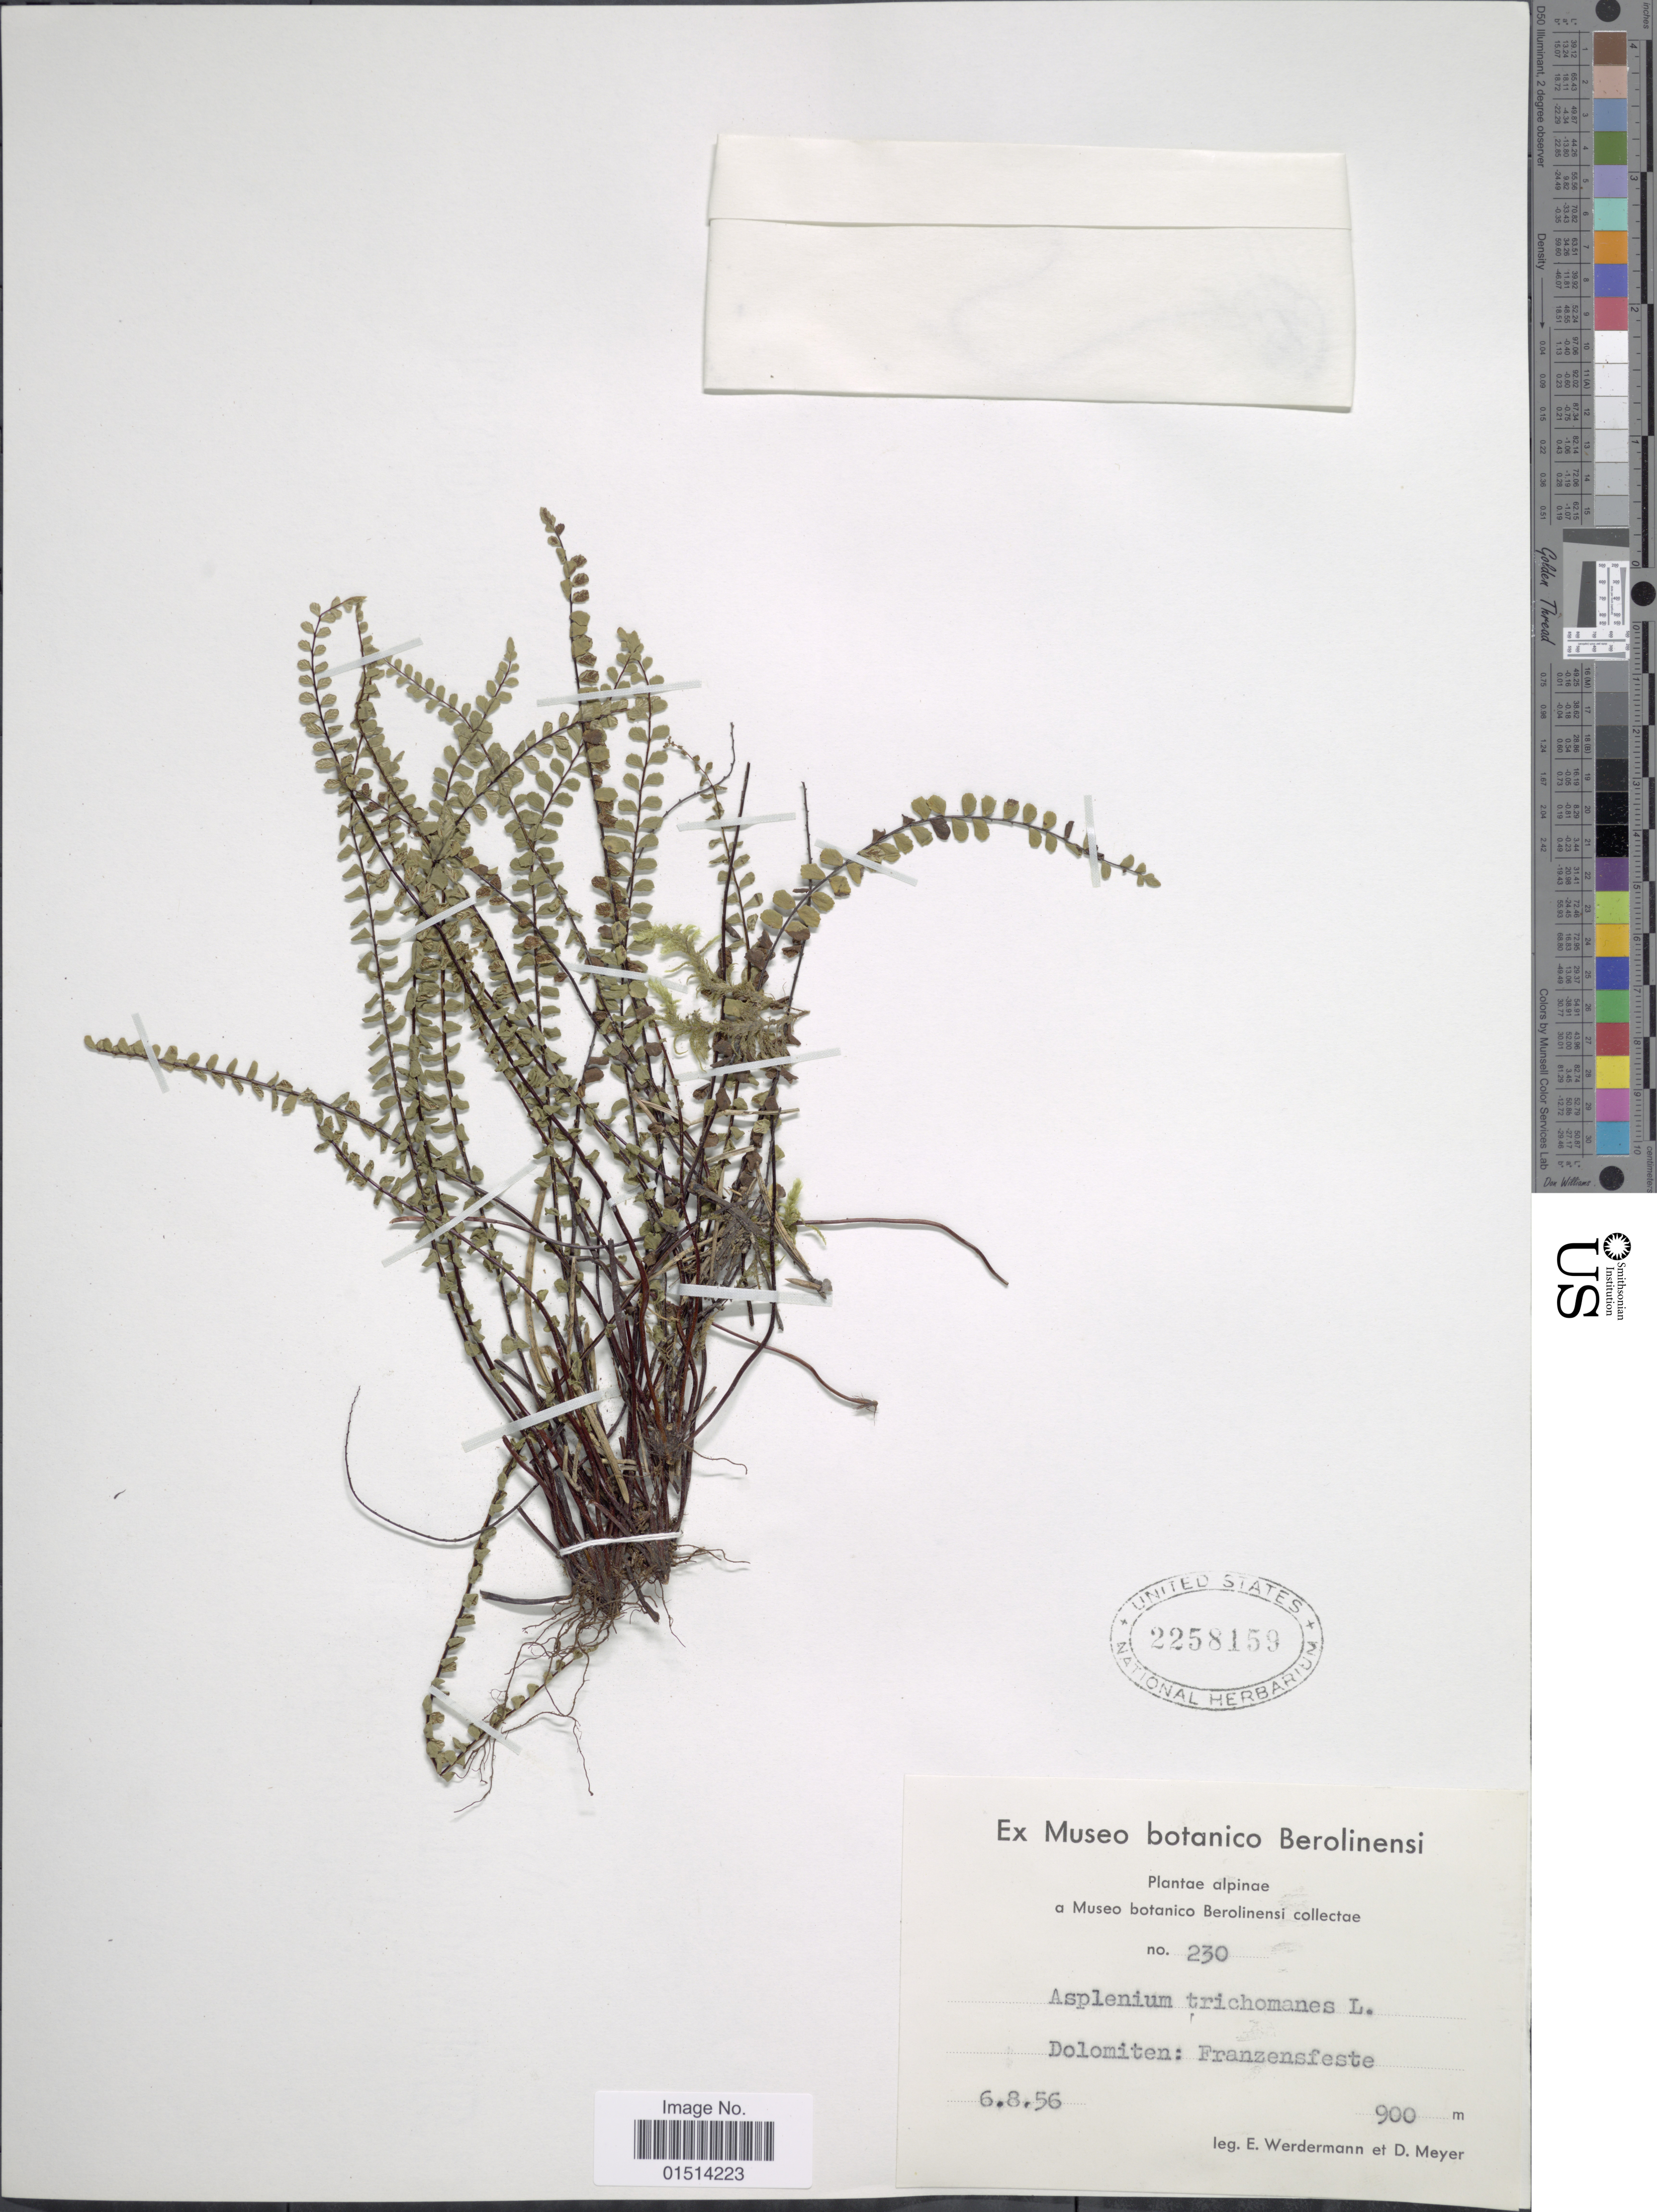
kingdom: Plantae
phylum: Tracheophyta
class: Polypodiopsida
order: Polypodiales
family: Aspleniaceae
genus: Asplenium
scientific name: Asplenium trichomanes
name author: L.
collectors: E. Werdermann & D. Meyer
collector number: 230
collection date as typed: Transcribed d/m/y: 6/8/56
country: Italy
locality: Alpinae, Dolomiten; Franzensfeste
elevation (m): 900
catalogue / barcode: US 2258159